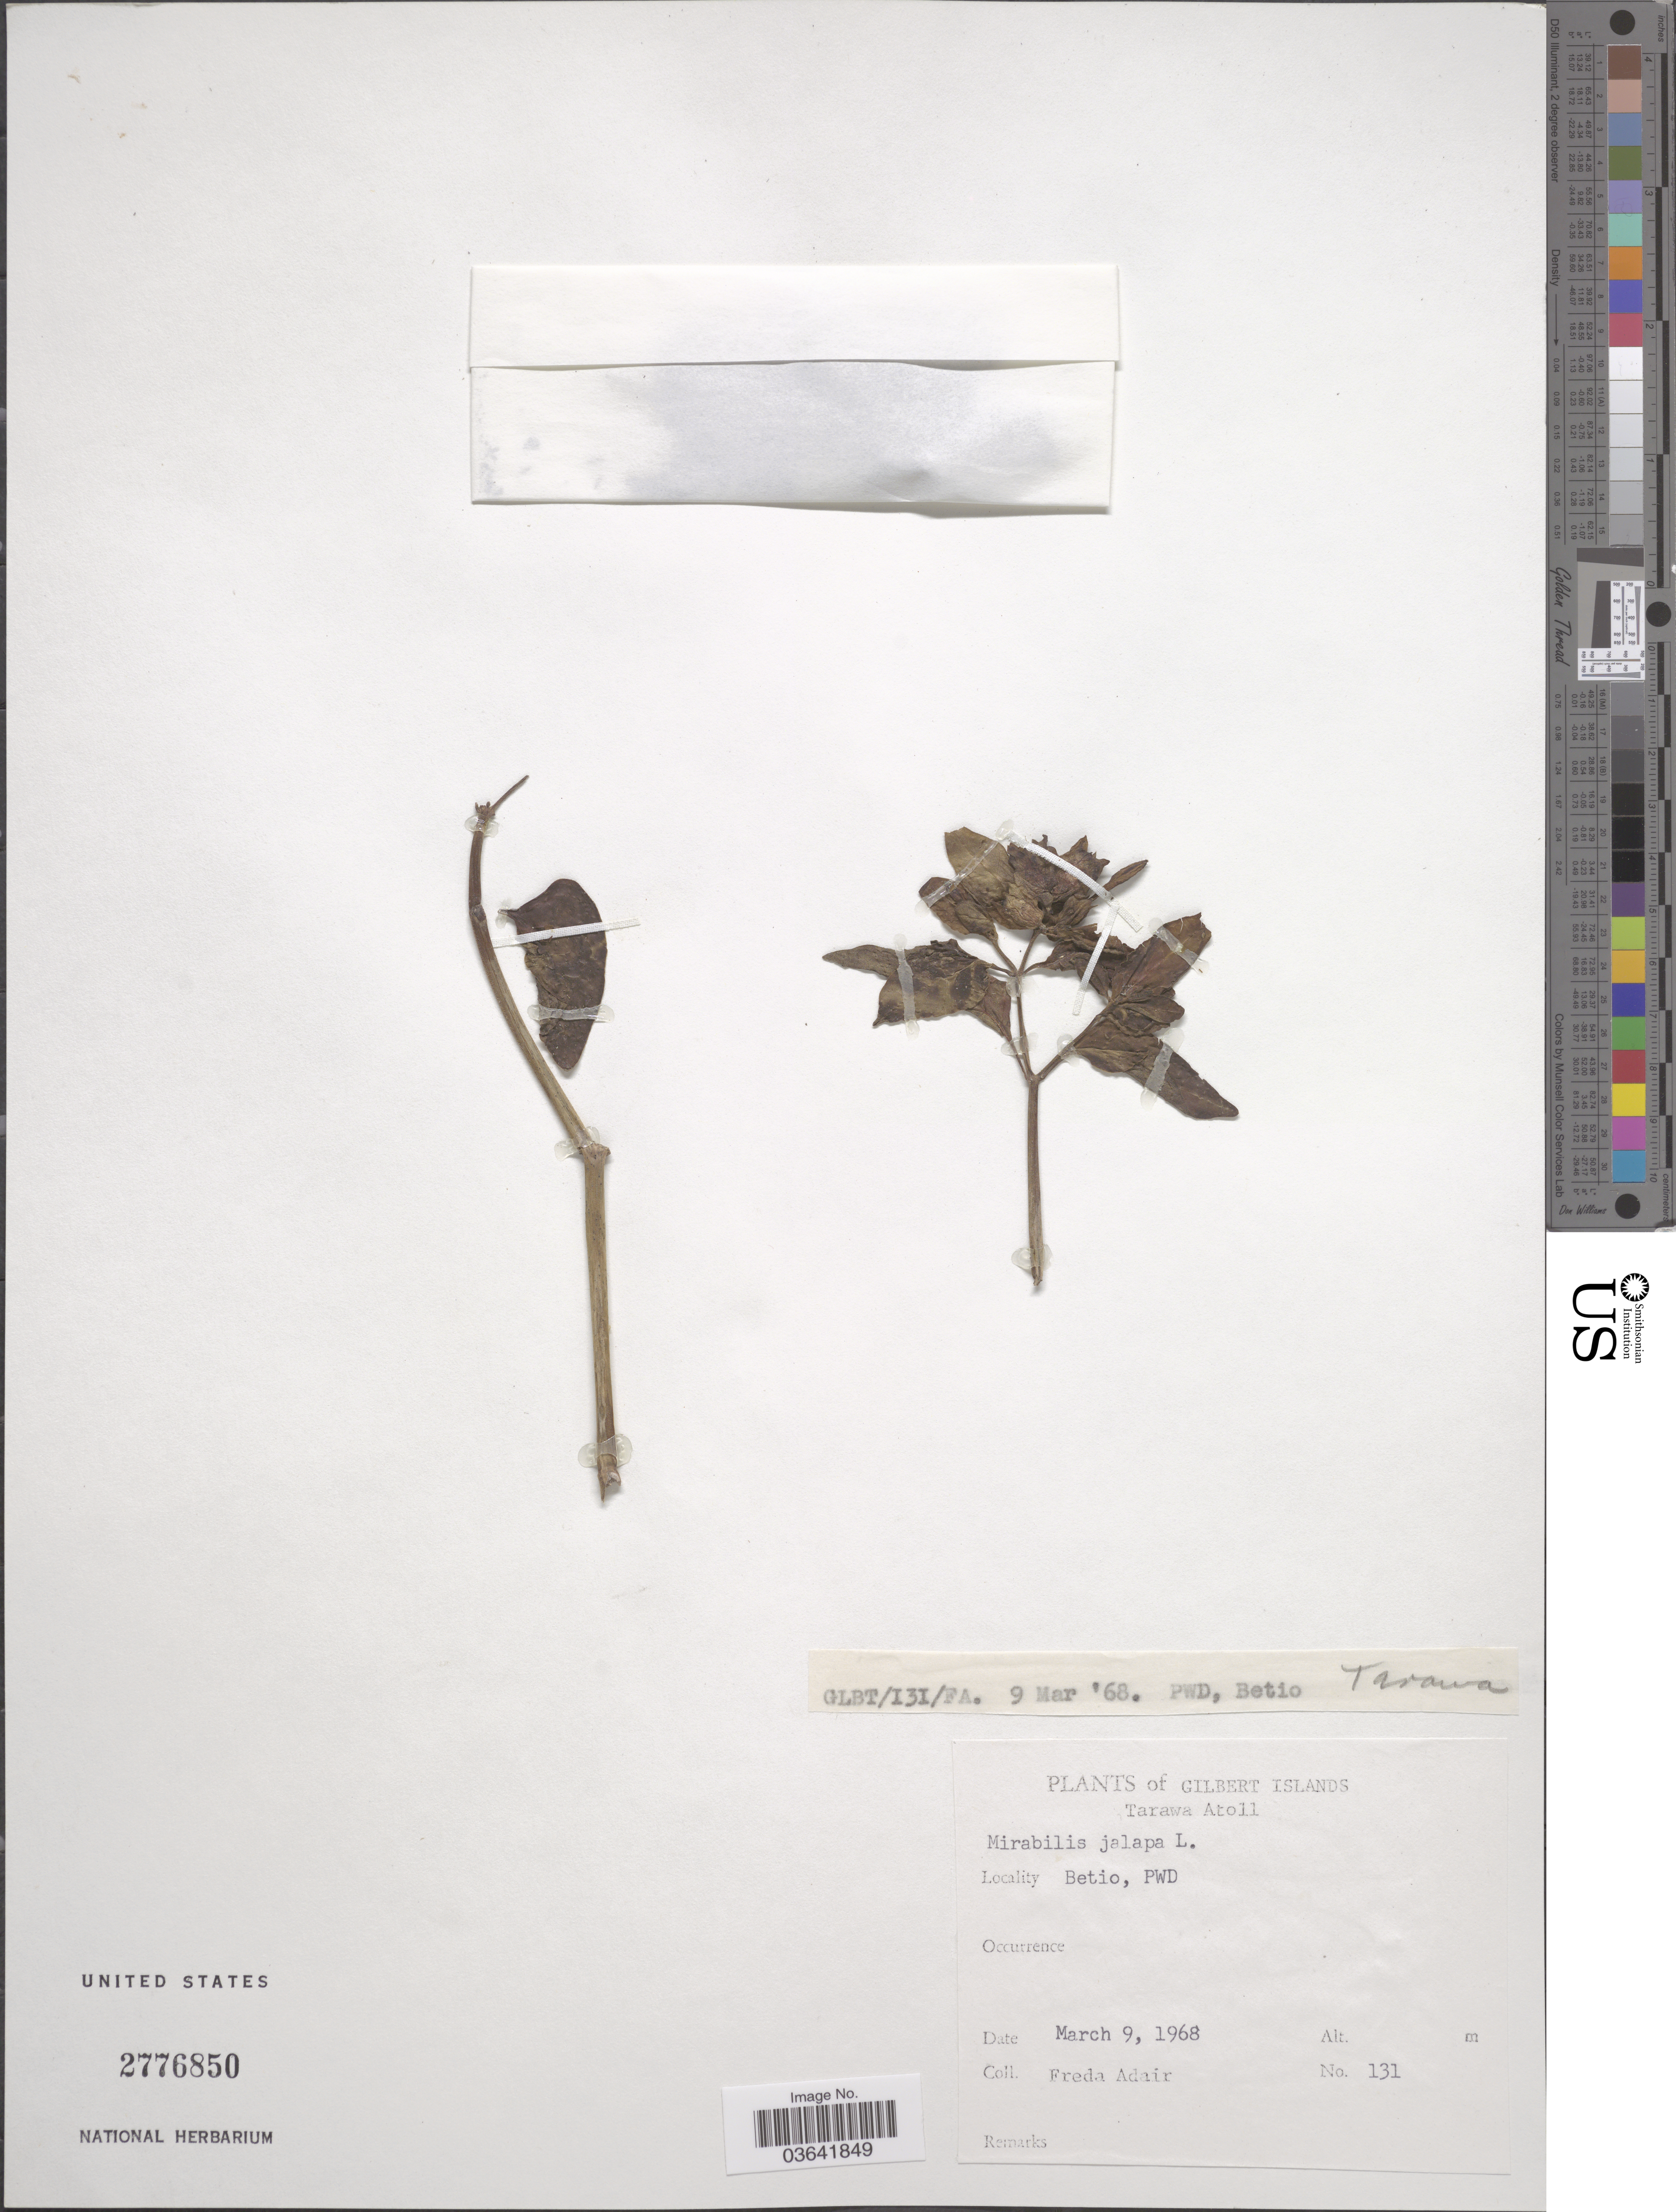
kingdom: Plantae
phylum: Tracheophyta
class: Magnoliopsida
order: Caryophyllales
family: Nyctaginaceae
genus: Mirabilis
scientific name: Mirabilis jalapa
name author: L.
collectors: F. Adair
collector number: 131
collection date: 1968-03-09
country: Kiribati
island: Tarawa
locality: Gilbert Islands. Tarawa Atoll. Betio, PWD.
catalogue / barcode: US 2776850